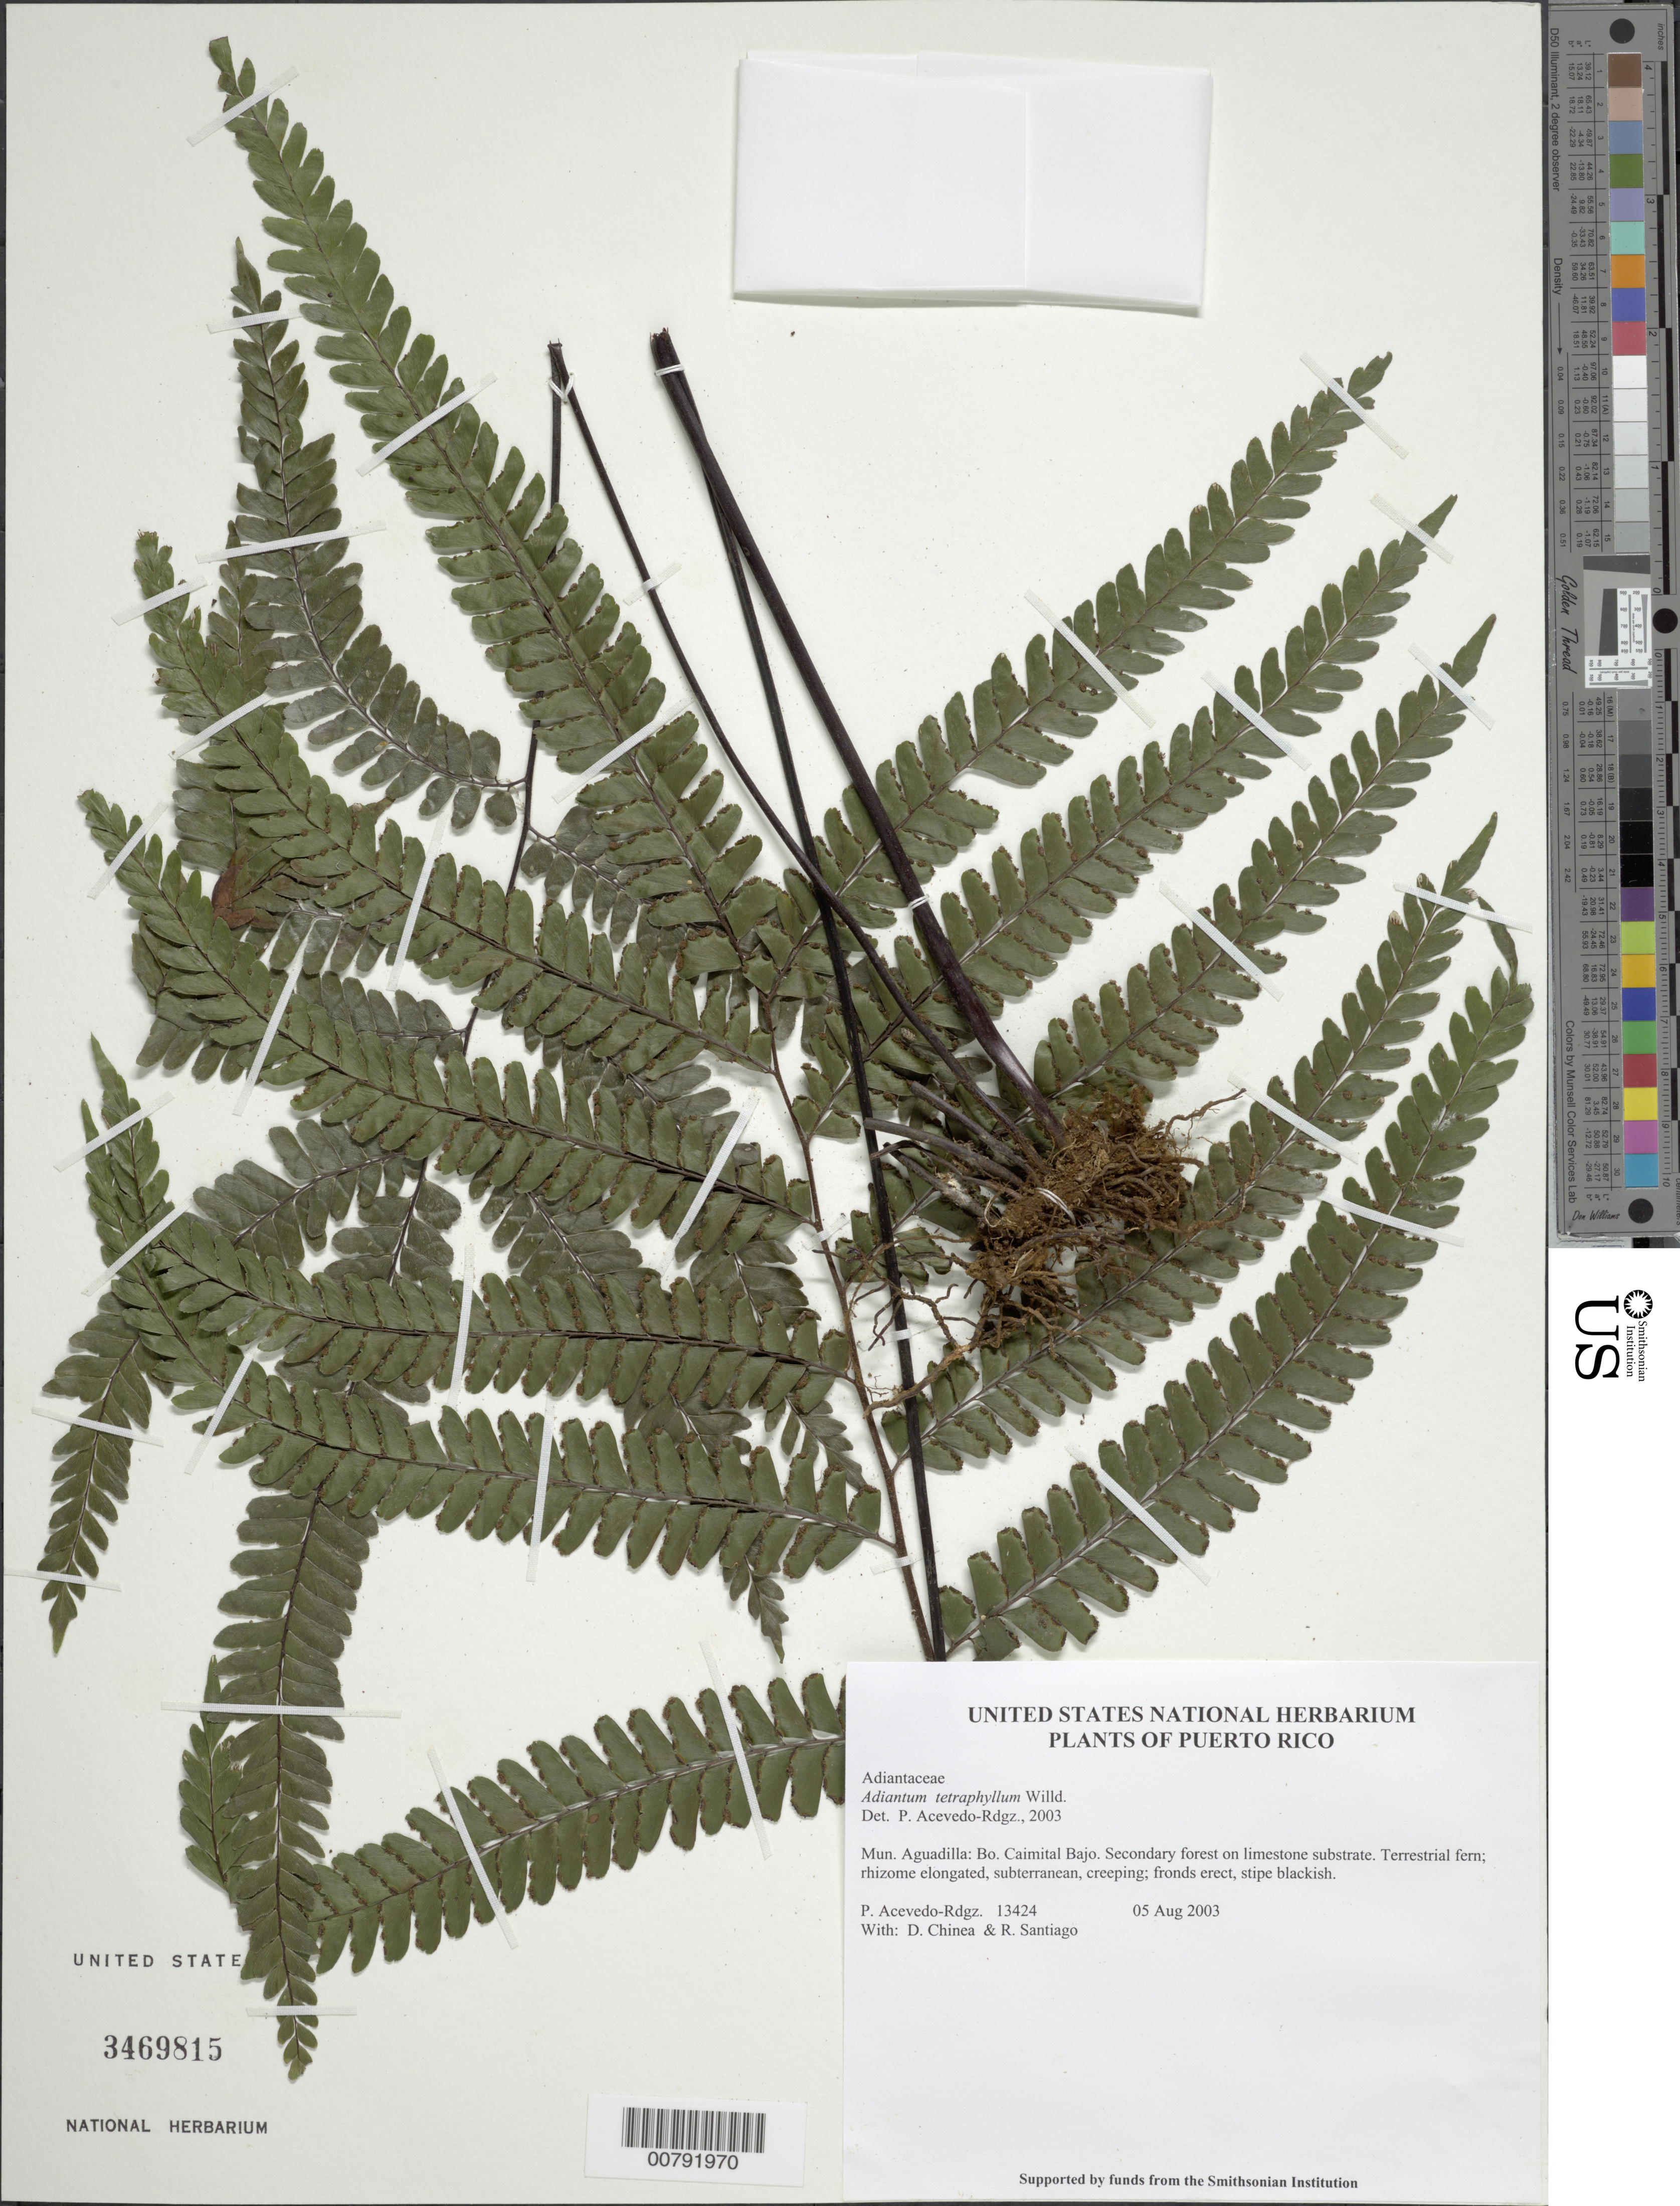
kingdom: Plantae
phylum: Tracheophyta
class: Polypodiopsida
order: Polypodiales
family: Pteridaceae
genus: Adiantum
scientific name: Adiantum tetraphyllum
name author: Humb. & Bonpl. ex Willd.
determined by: Acevedo-Rodríguez, P., (BOT), Smithsonian Institution - National Museum of Natural History (UNITED STATES)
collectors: P. Acevedo-Rodr., D. Chinea & R. Santiago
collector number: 13424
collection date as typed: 05 Aug 2003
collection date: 2003-08-05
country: Puerto Rico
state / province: Aguadilla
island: Puerto Rico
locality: Mun. Aguadilla: Bo. Caimital Bajo.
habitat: Secondary forest on limestone substrate.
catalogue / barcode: US 3469815